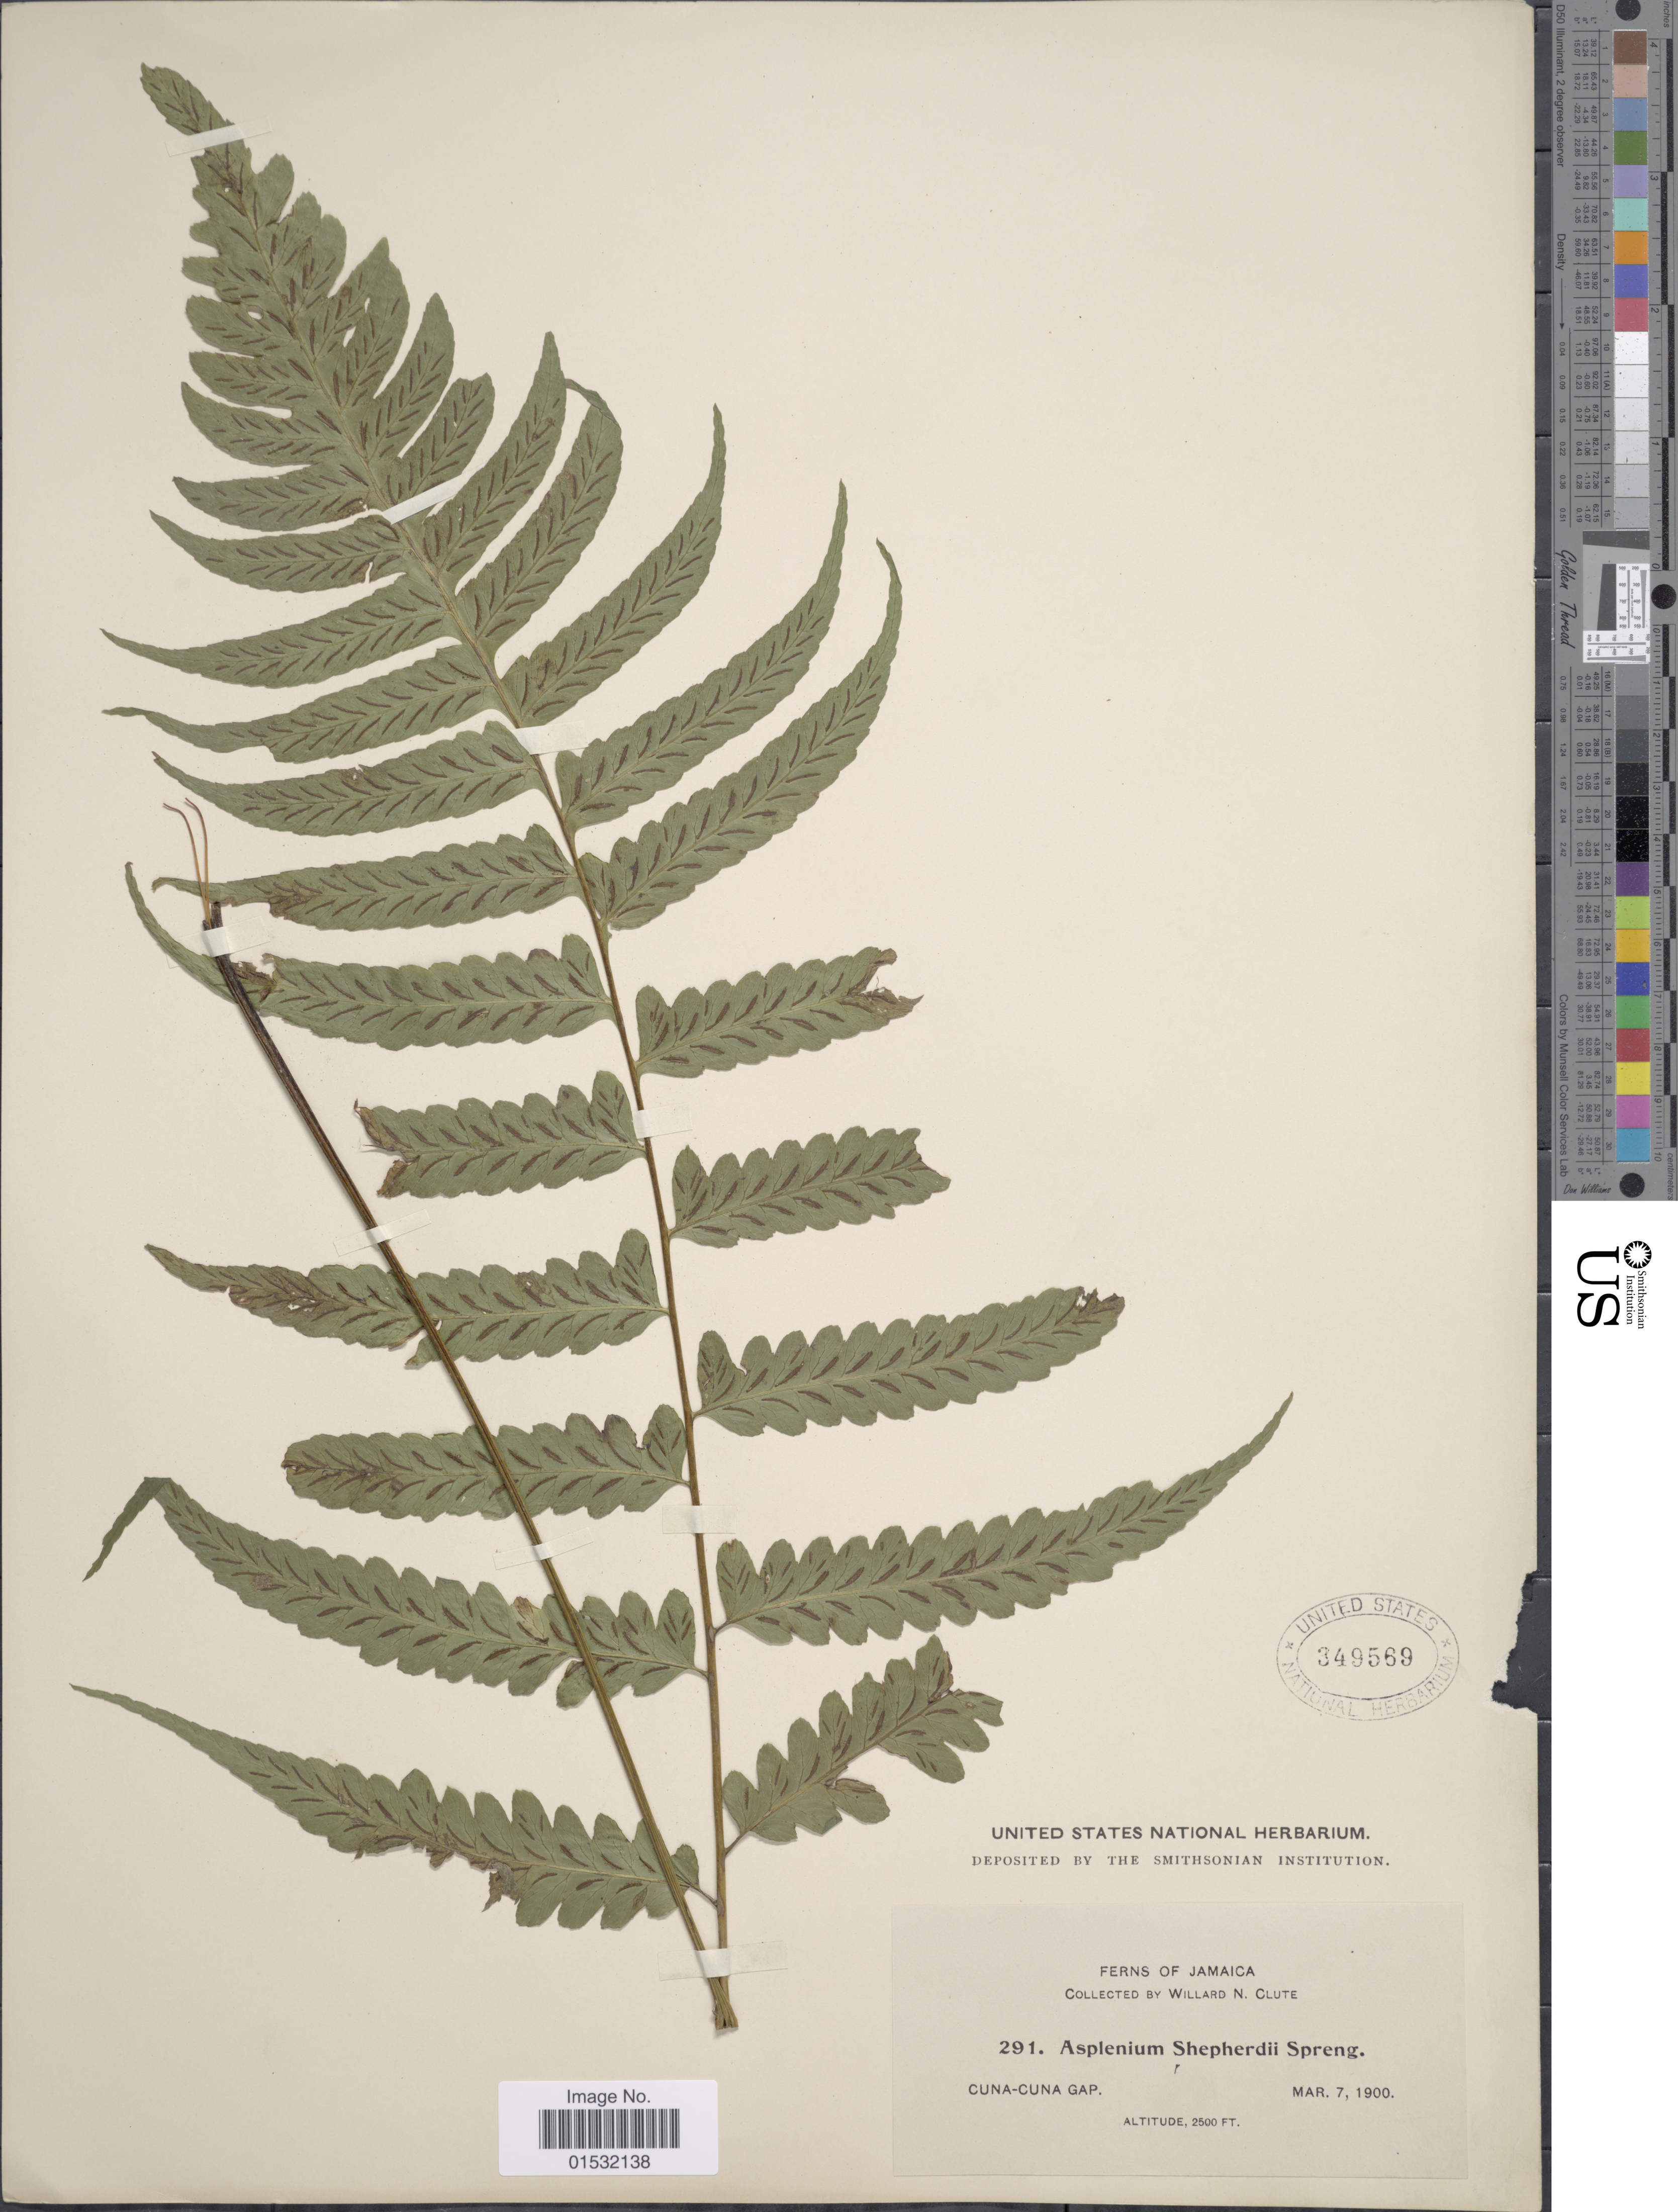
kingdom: Plantae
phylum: Tracheophyta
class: Polypodiopsida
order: Polypodiales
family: Athyriaceae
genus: Diplazium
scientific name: Diplazium cristatum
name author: (Desr.) Alston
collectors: W. N. Clute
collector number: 291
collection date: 1900-03-07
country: Jamaica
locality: Cuna-Cuna Gap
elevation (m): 762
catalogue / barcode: US 349569